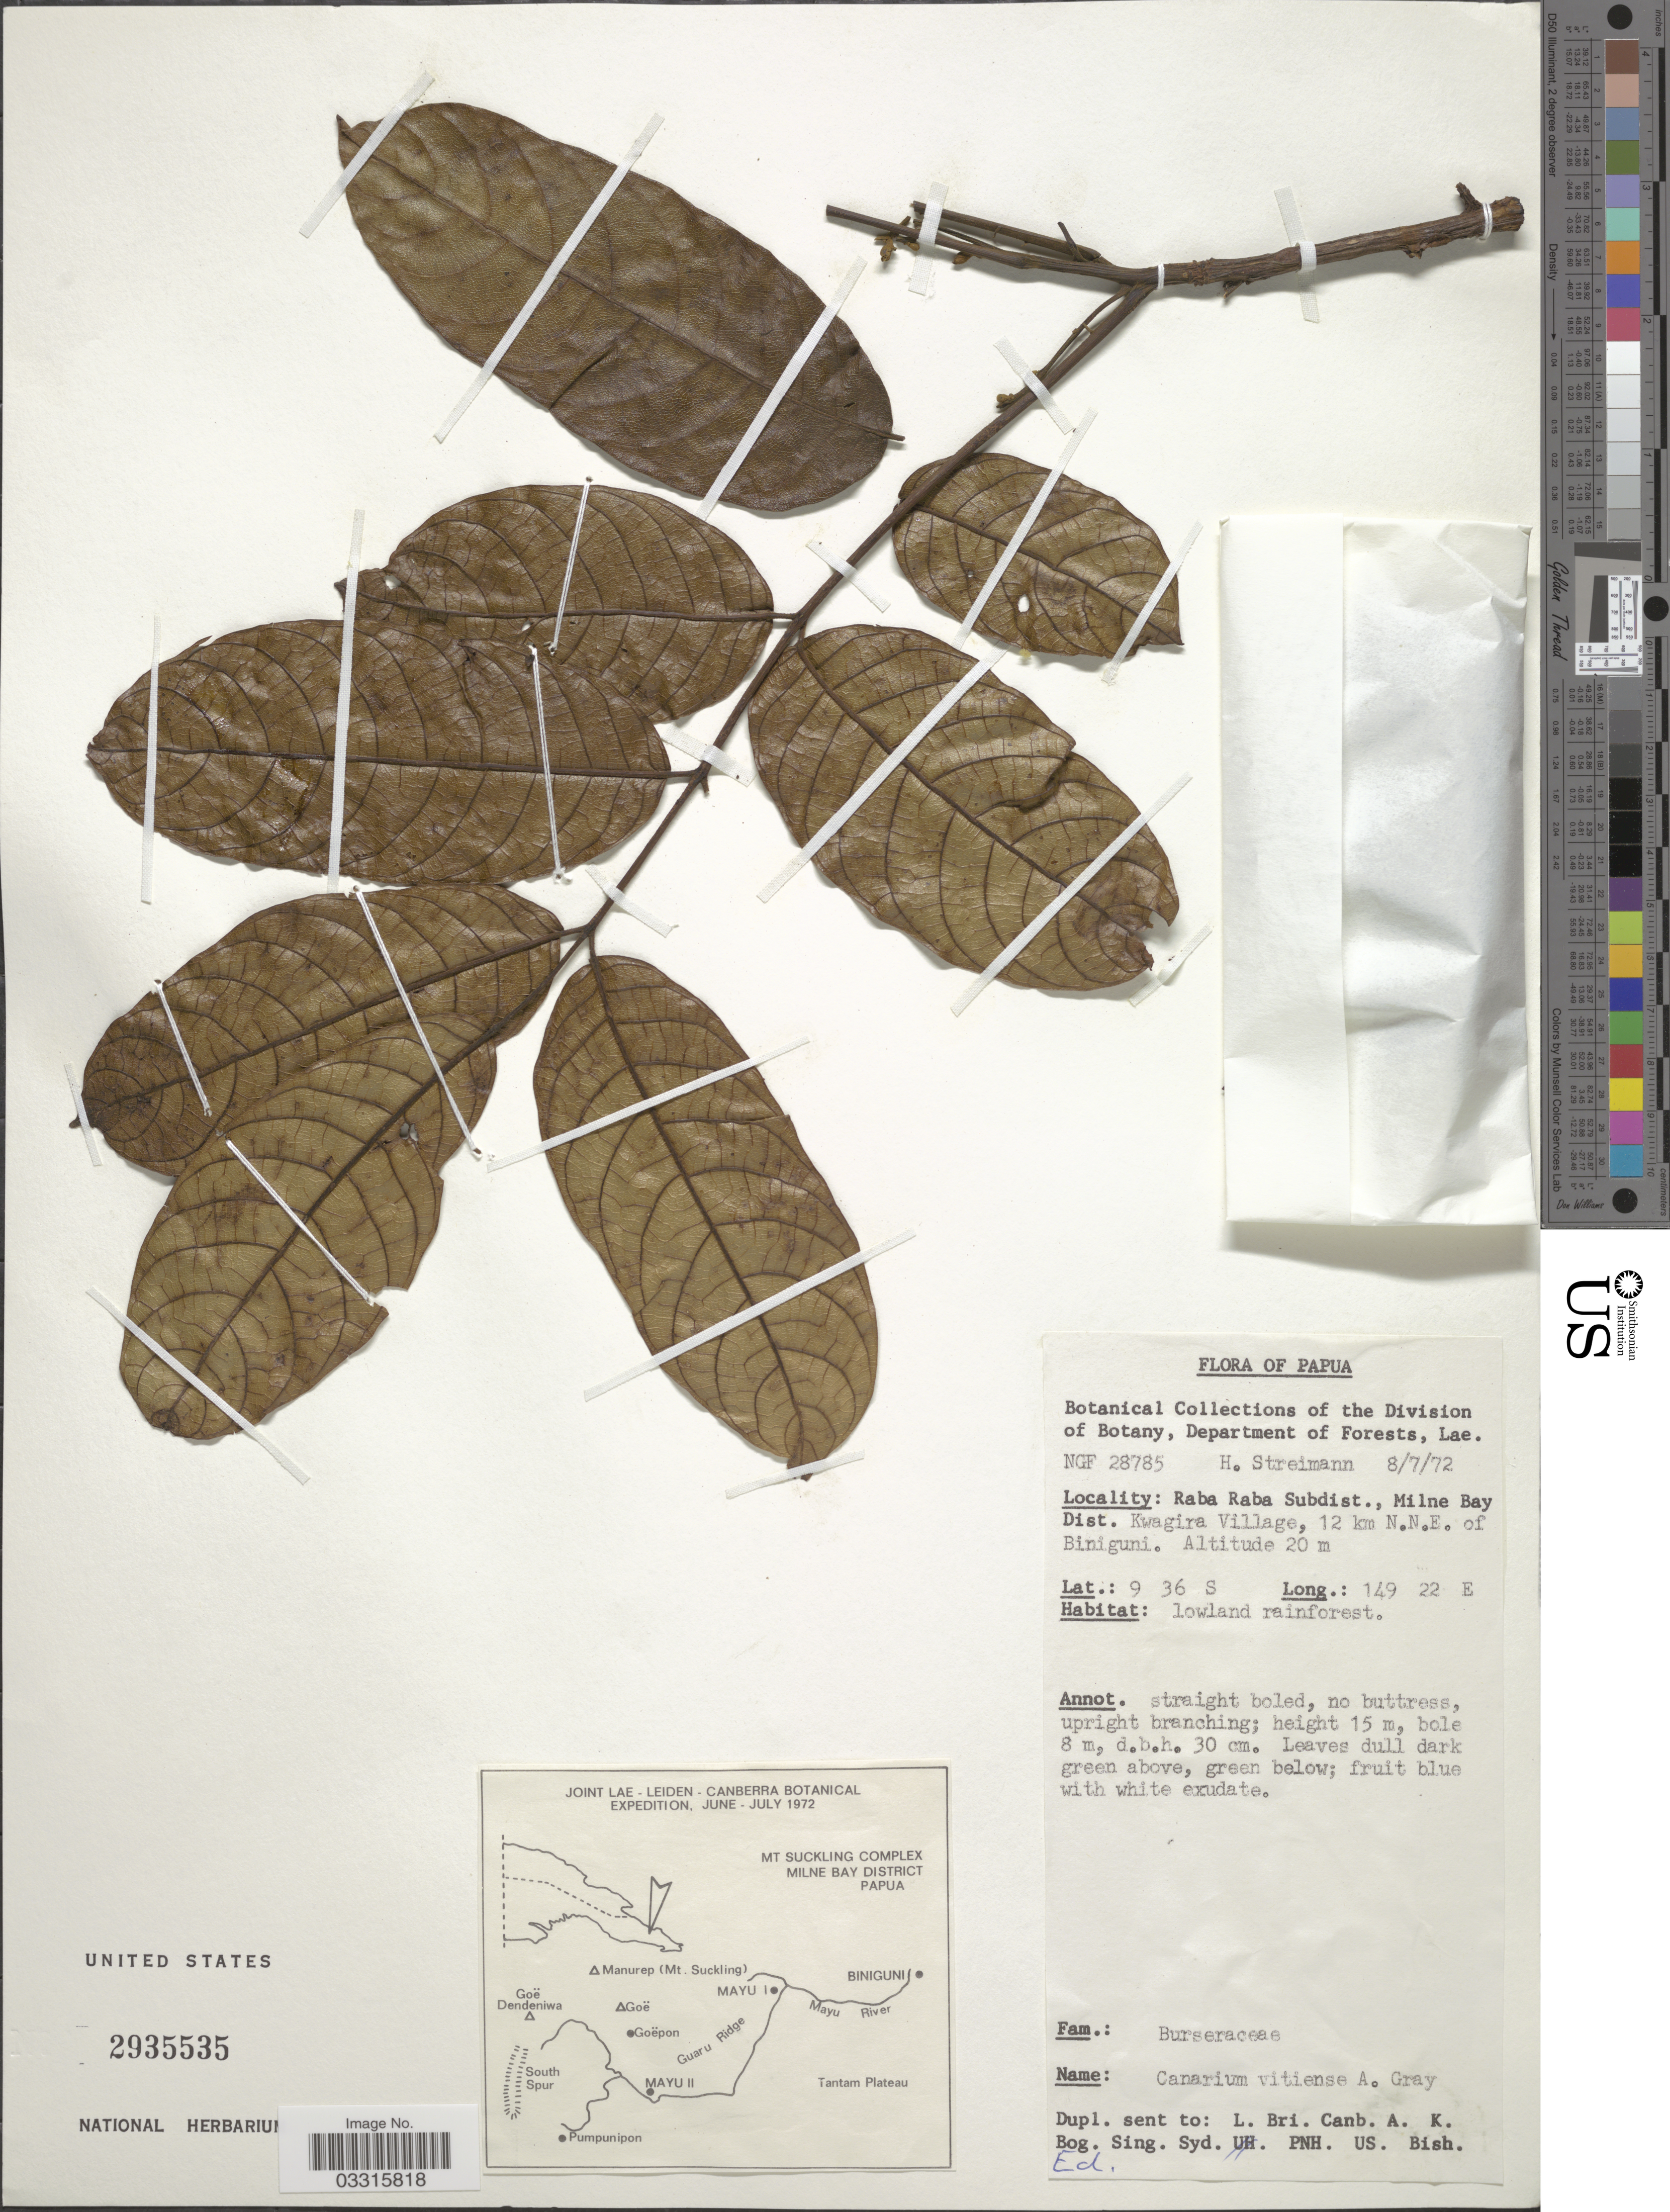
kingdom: Plantae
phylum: Tracheophyta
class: Magnoliopsida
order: Sapindales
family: Burseraceae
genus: Canarium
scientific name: Canarium vitiense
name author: A. Gray in Wilkes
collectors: H. Streimann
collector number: NGF 28785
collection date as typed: Transcribed d/m/y: 8/7/72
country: Papua New Guinea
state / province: Milne Bay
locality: Papua. Raba Raba Subdist., Milne Bay Dist. Kwagira Village, 12 km N.N.E. of Biniguni.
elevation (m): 20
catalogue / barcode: US 2935535